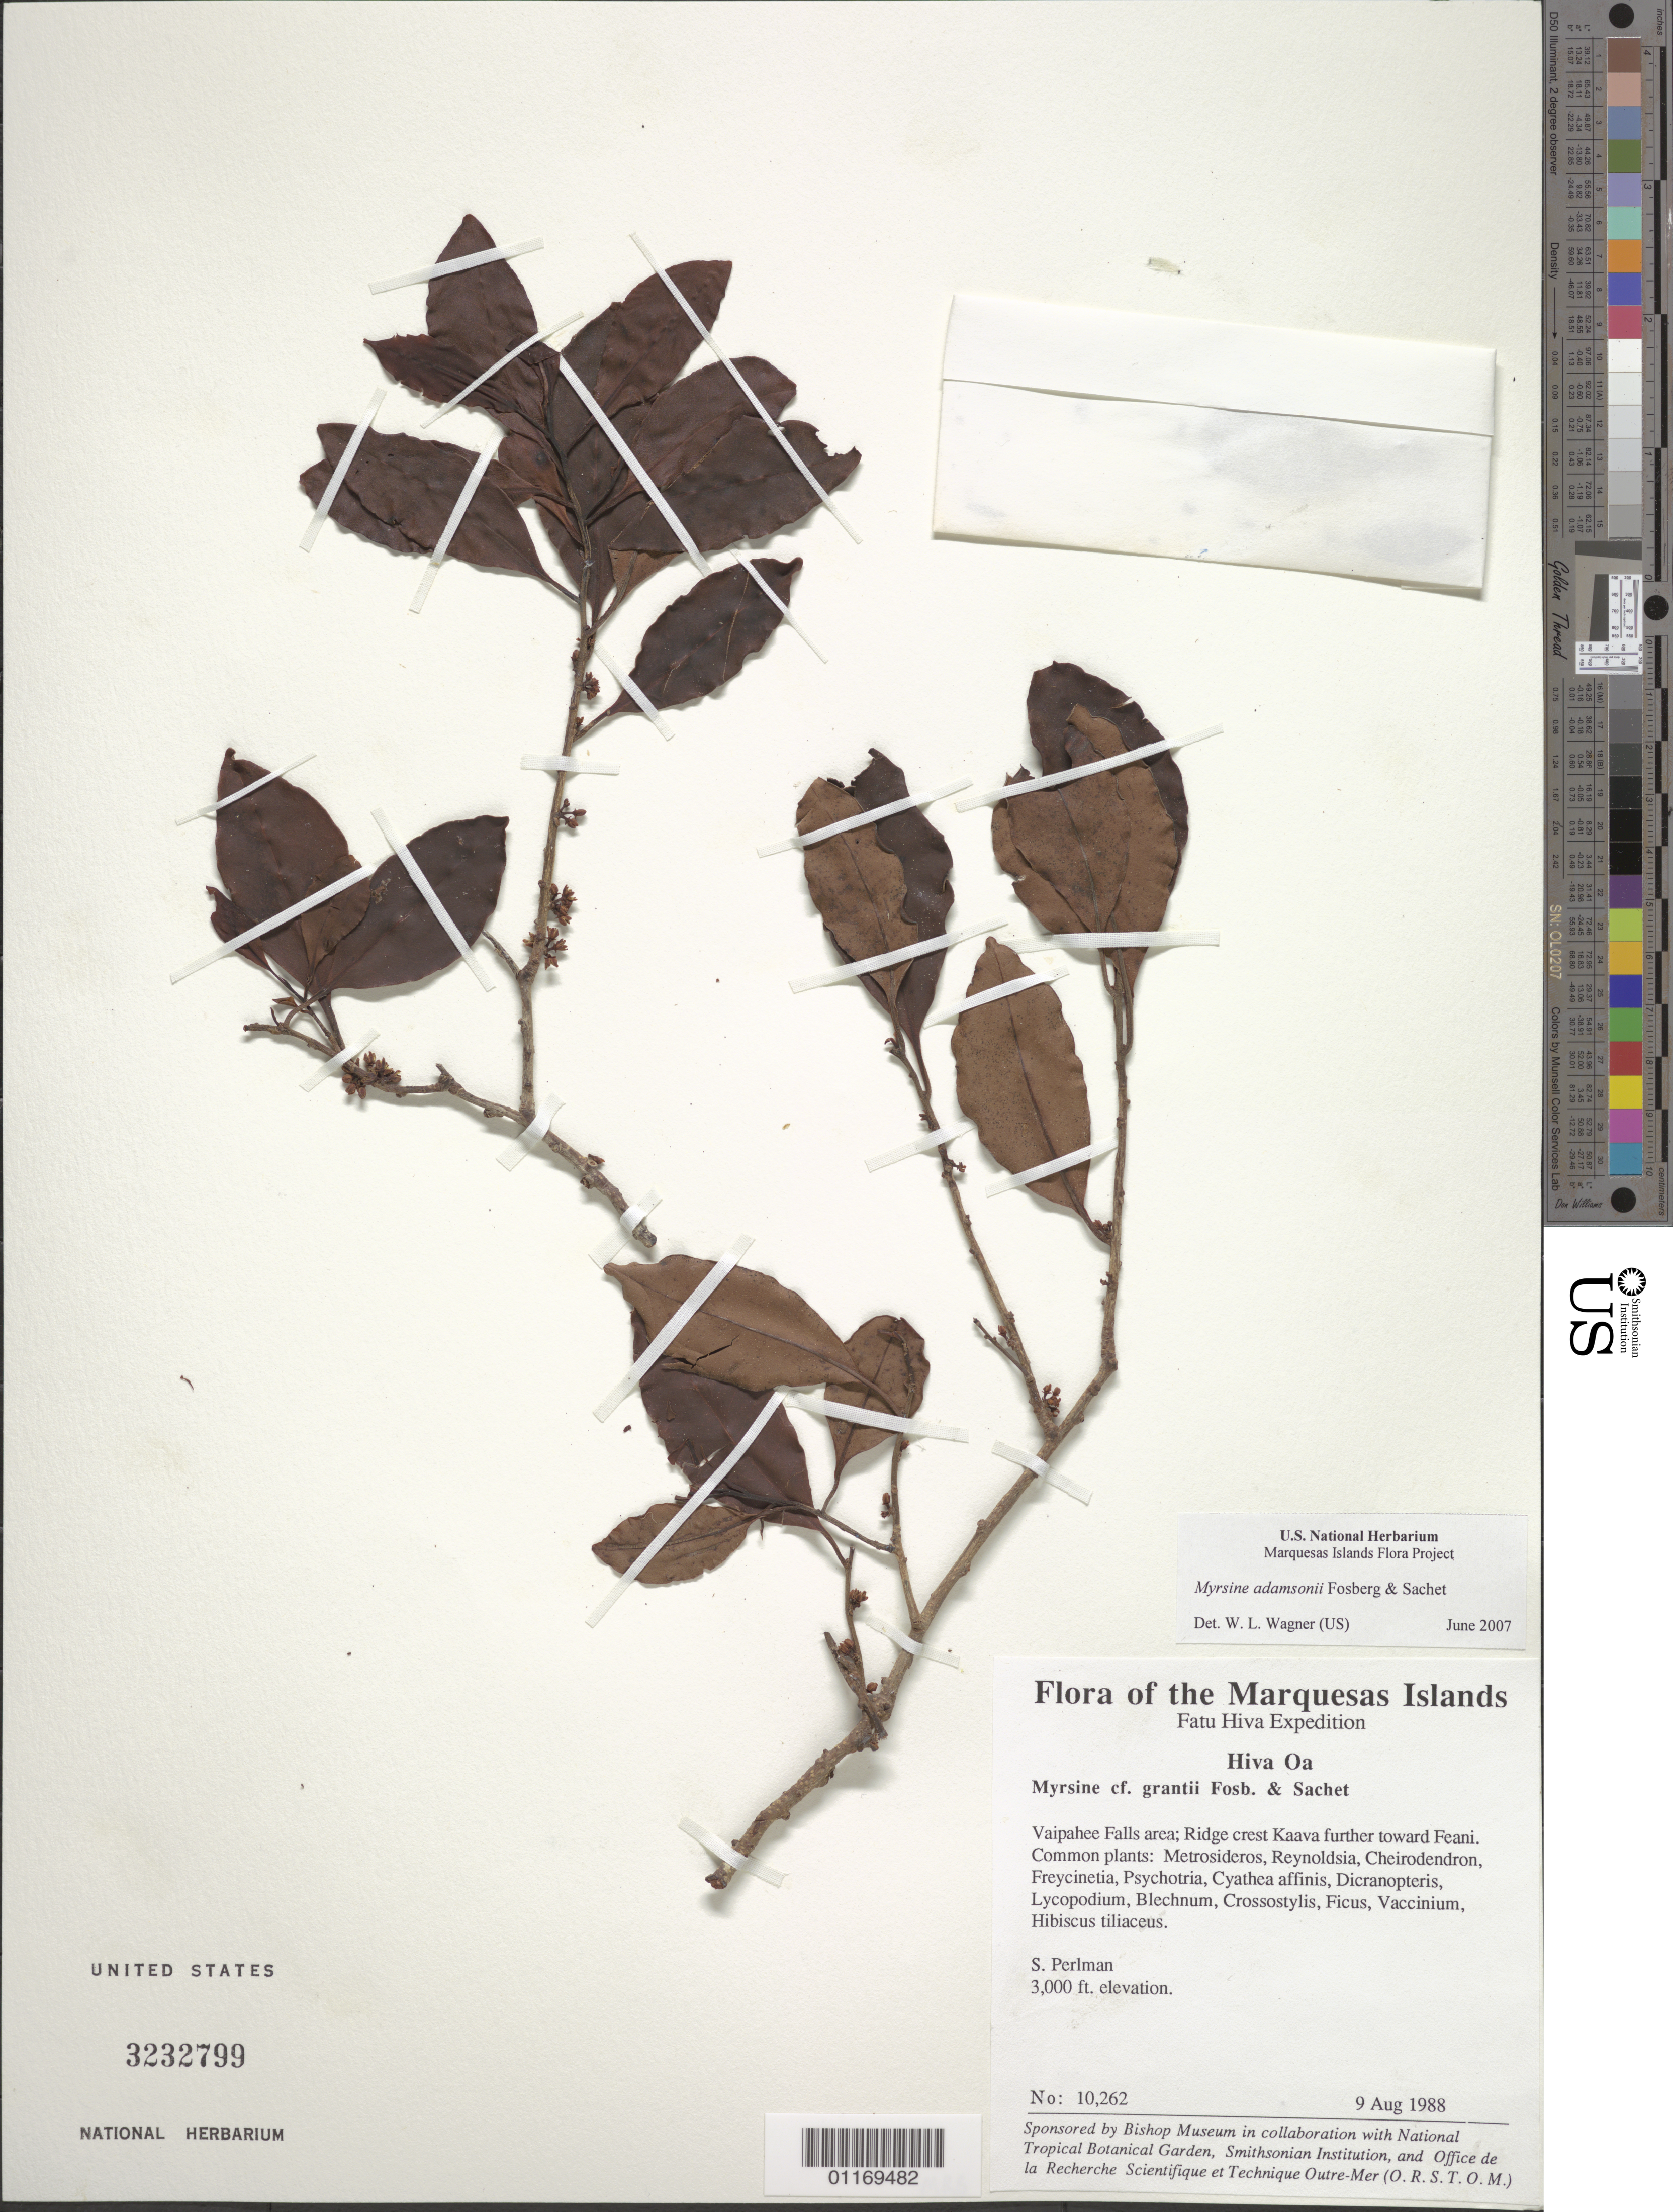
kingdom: Plantae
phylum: Tracheophyta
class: Magnoliopsida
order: Ericales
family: Primulaceae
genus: Myrsine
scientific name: Myrsine adamsonii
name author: Fosberg & Sachet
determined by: Wagner, W. L., (BOT), Smithsonian Institution - National Museum of Natural History (UNITED STATES)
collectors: S. P. Perlman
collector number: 10262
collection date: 1988-08-09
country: French Polynesia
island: Hiva Oa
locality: Vaipahee Falls area, ridge crest, Kaava ridge further toward Feani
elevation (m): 914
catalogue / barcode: US 3232799